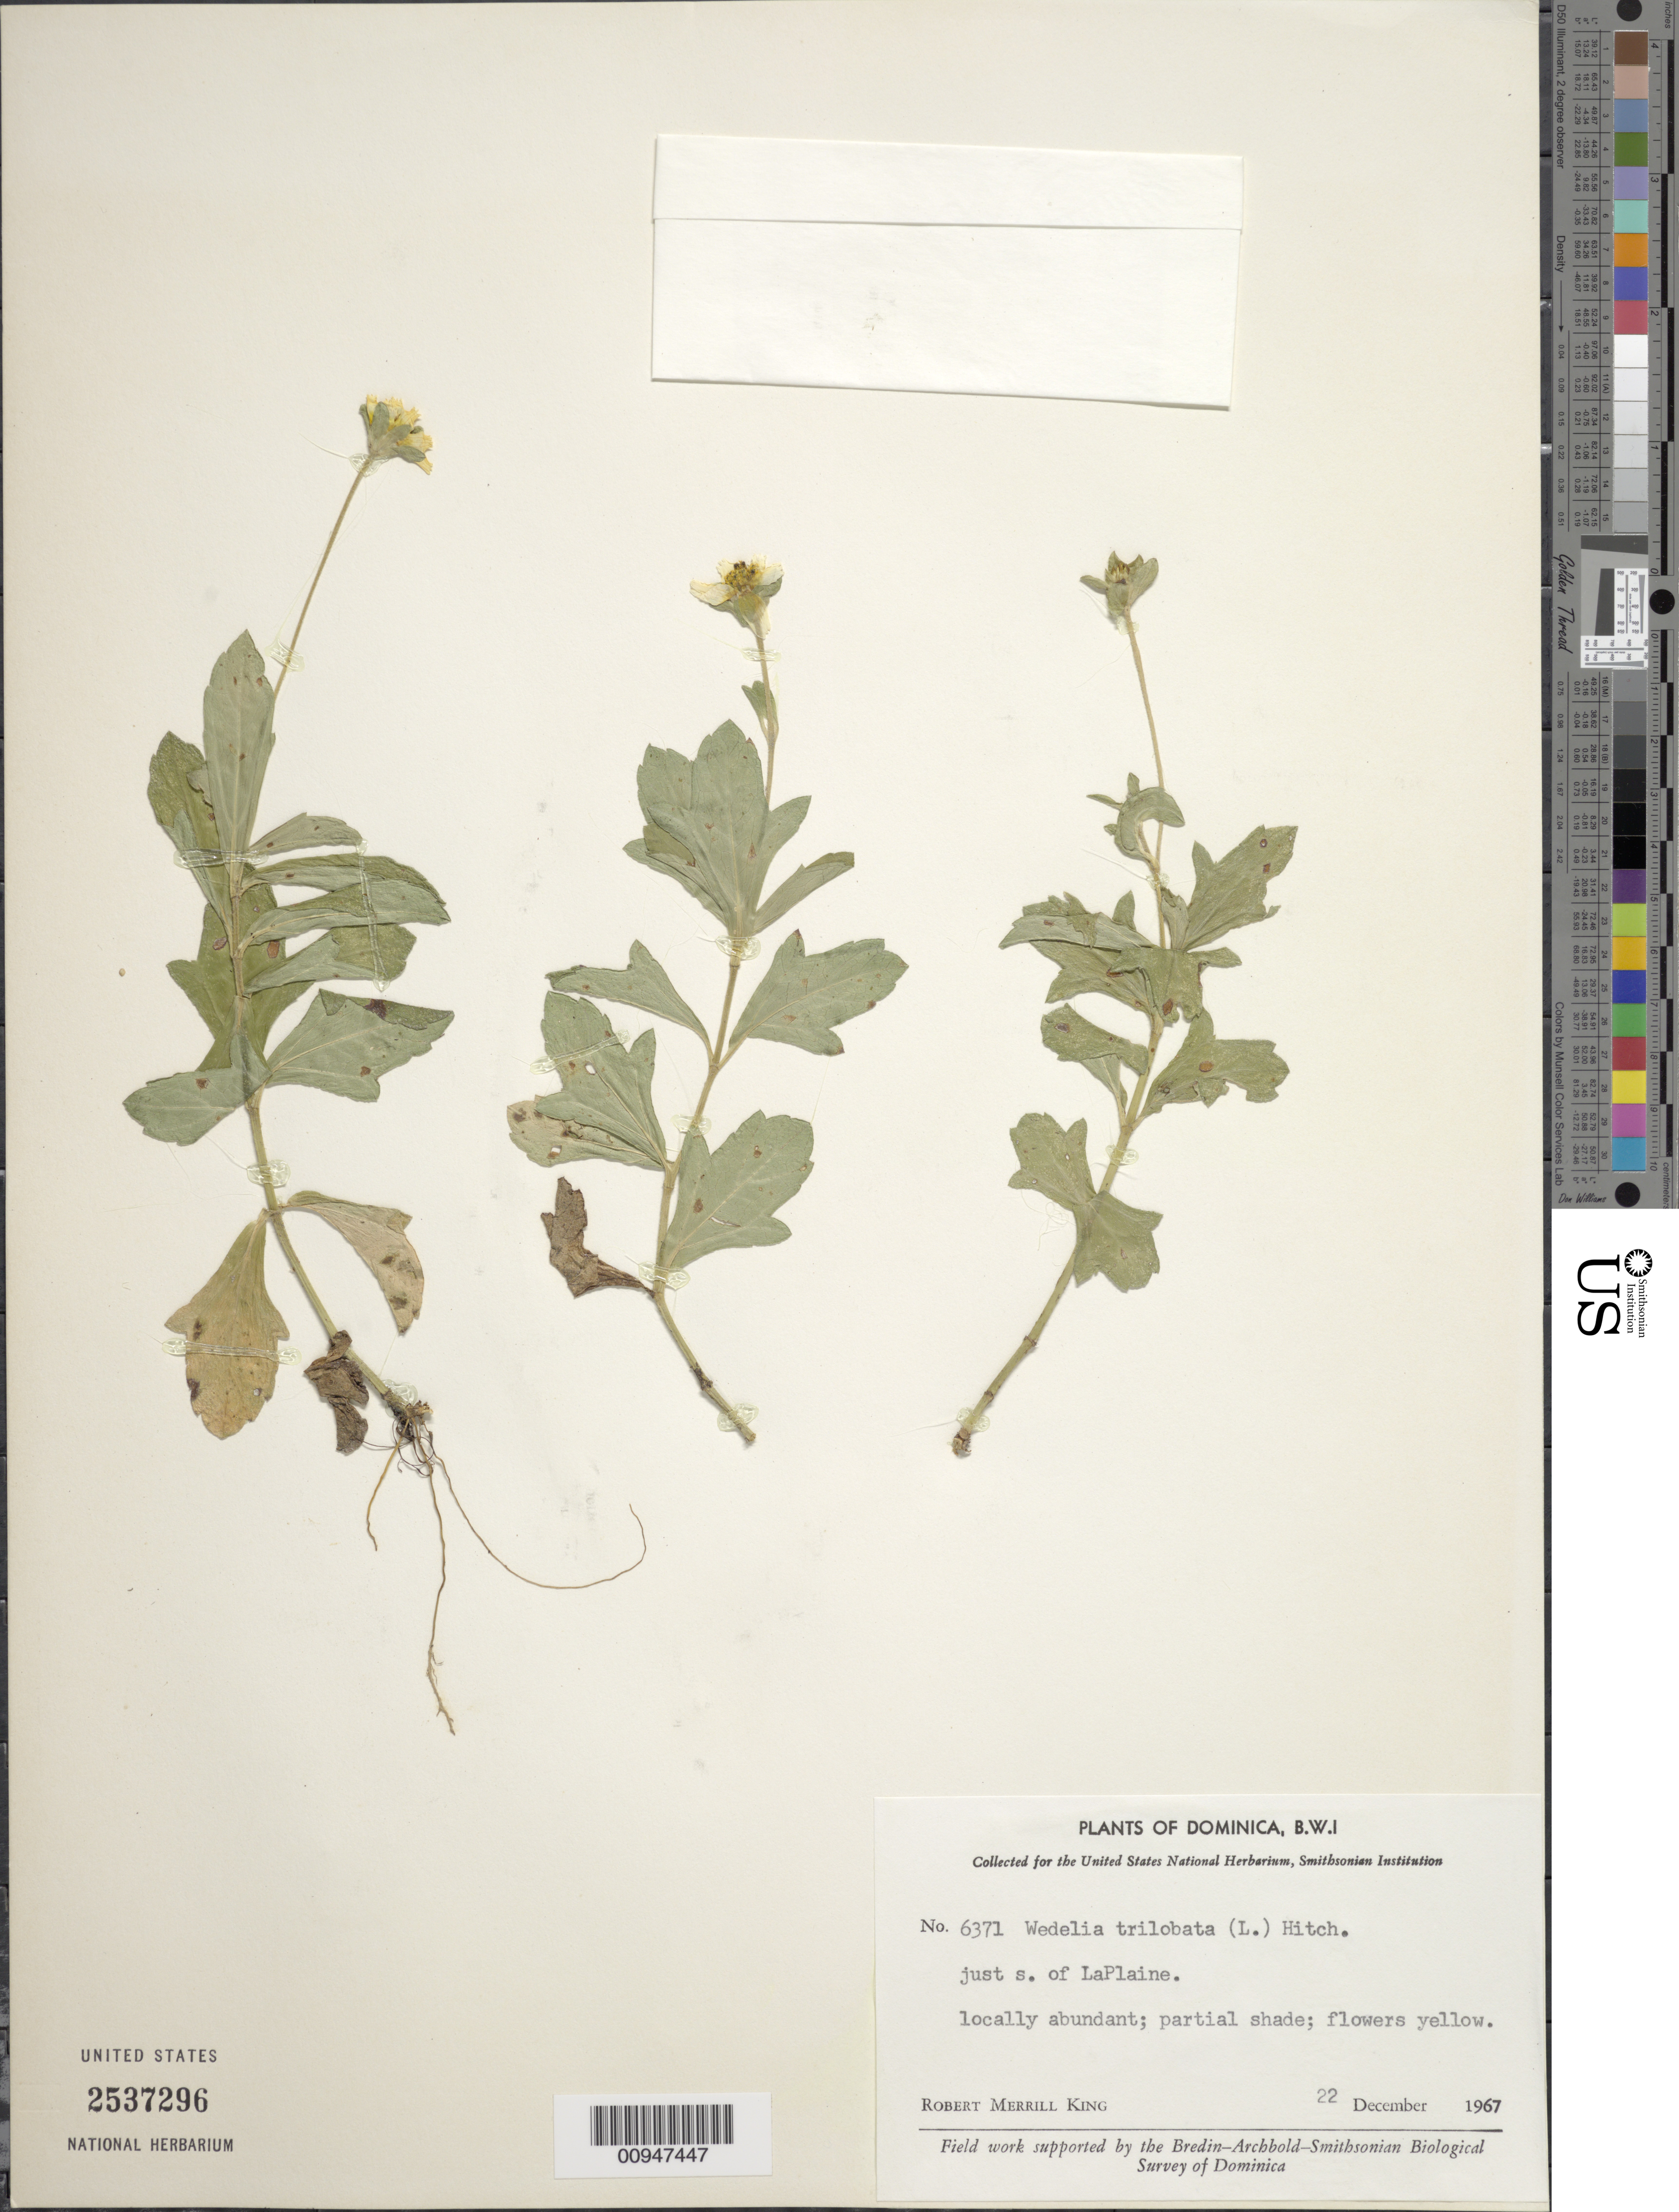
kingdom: Plantae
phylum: Tracheophyta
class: Magnoliopsida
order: Asterales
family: Asteraceae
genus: Sphagneticola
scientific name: Sphagneticola trilobata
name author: (L.) Pruski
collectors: R. M. King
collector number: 6371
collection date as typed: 22 Dec 1967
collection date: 1967-12-22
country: Dominica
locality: just S of La Plaine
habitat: Partial shade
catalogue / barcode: US 2537296